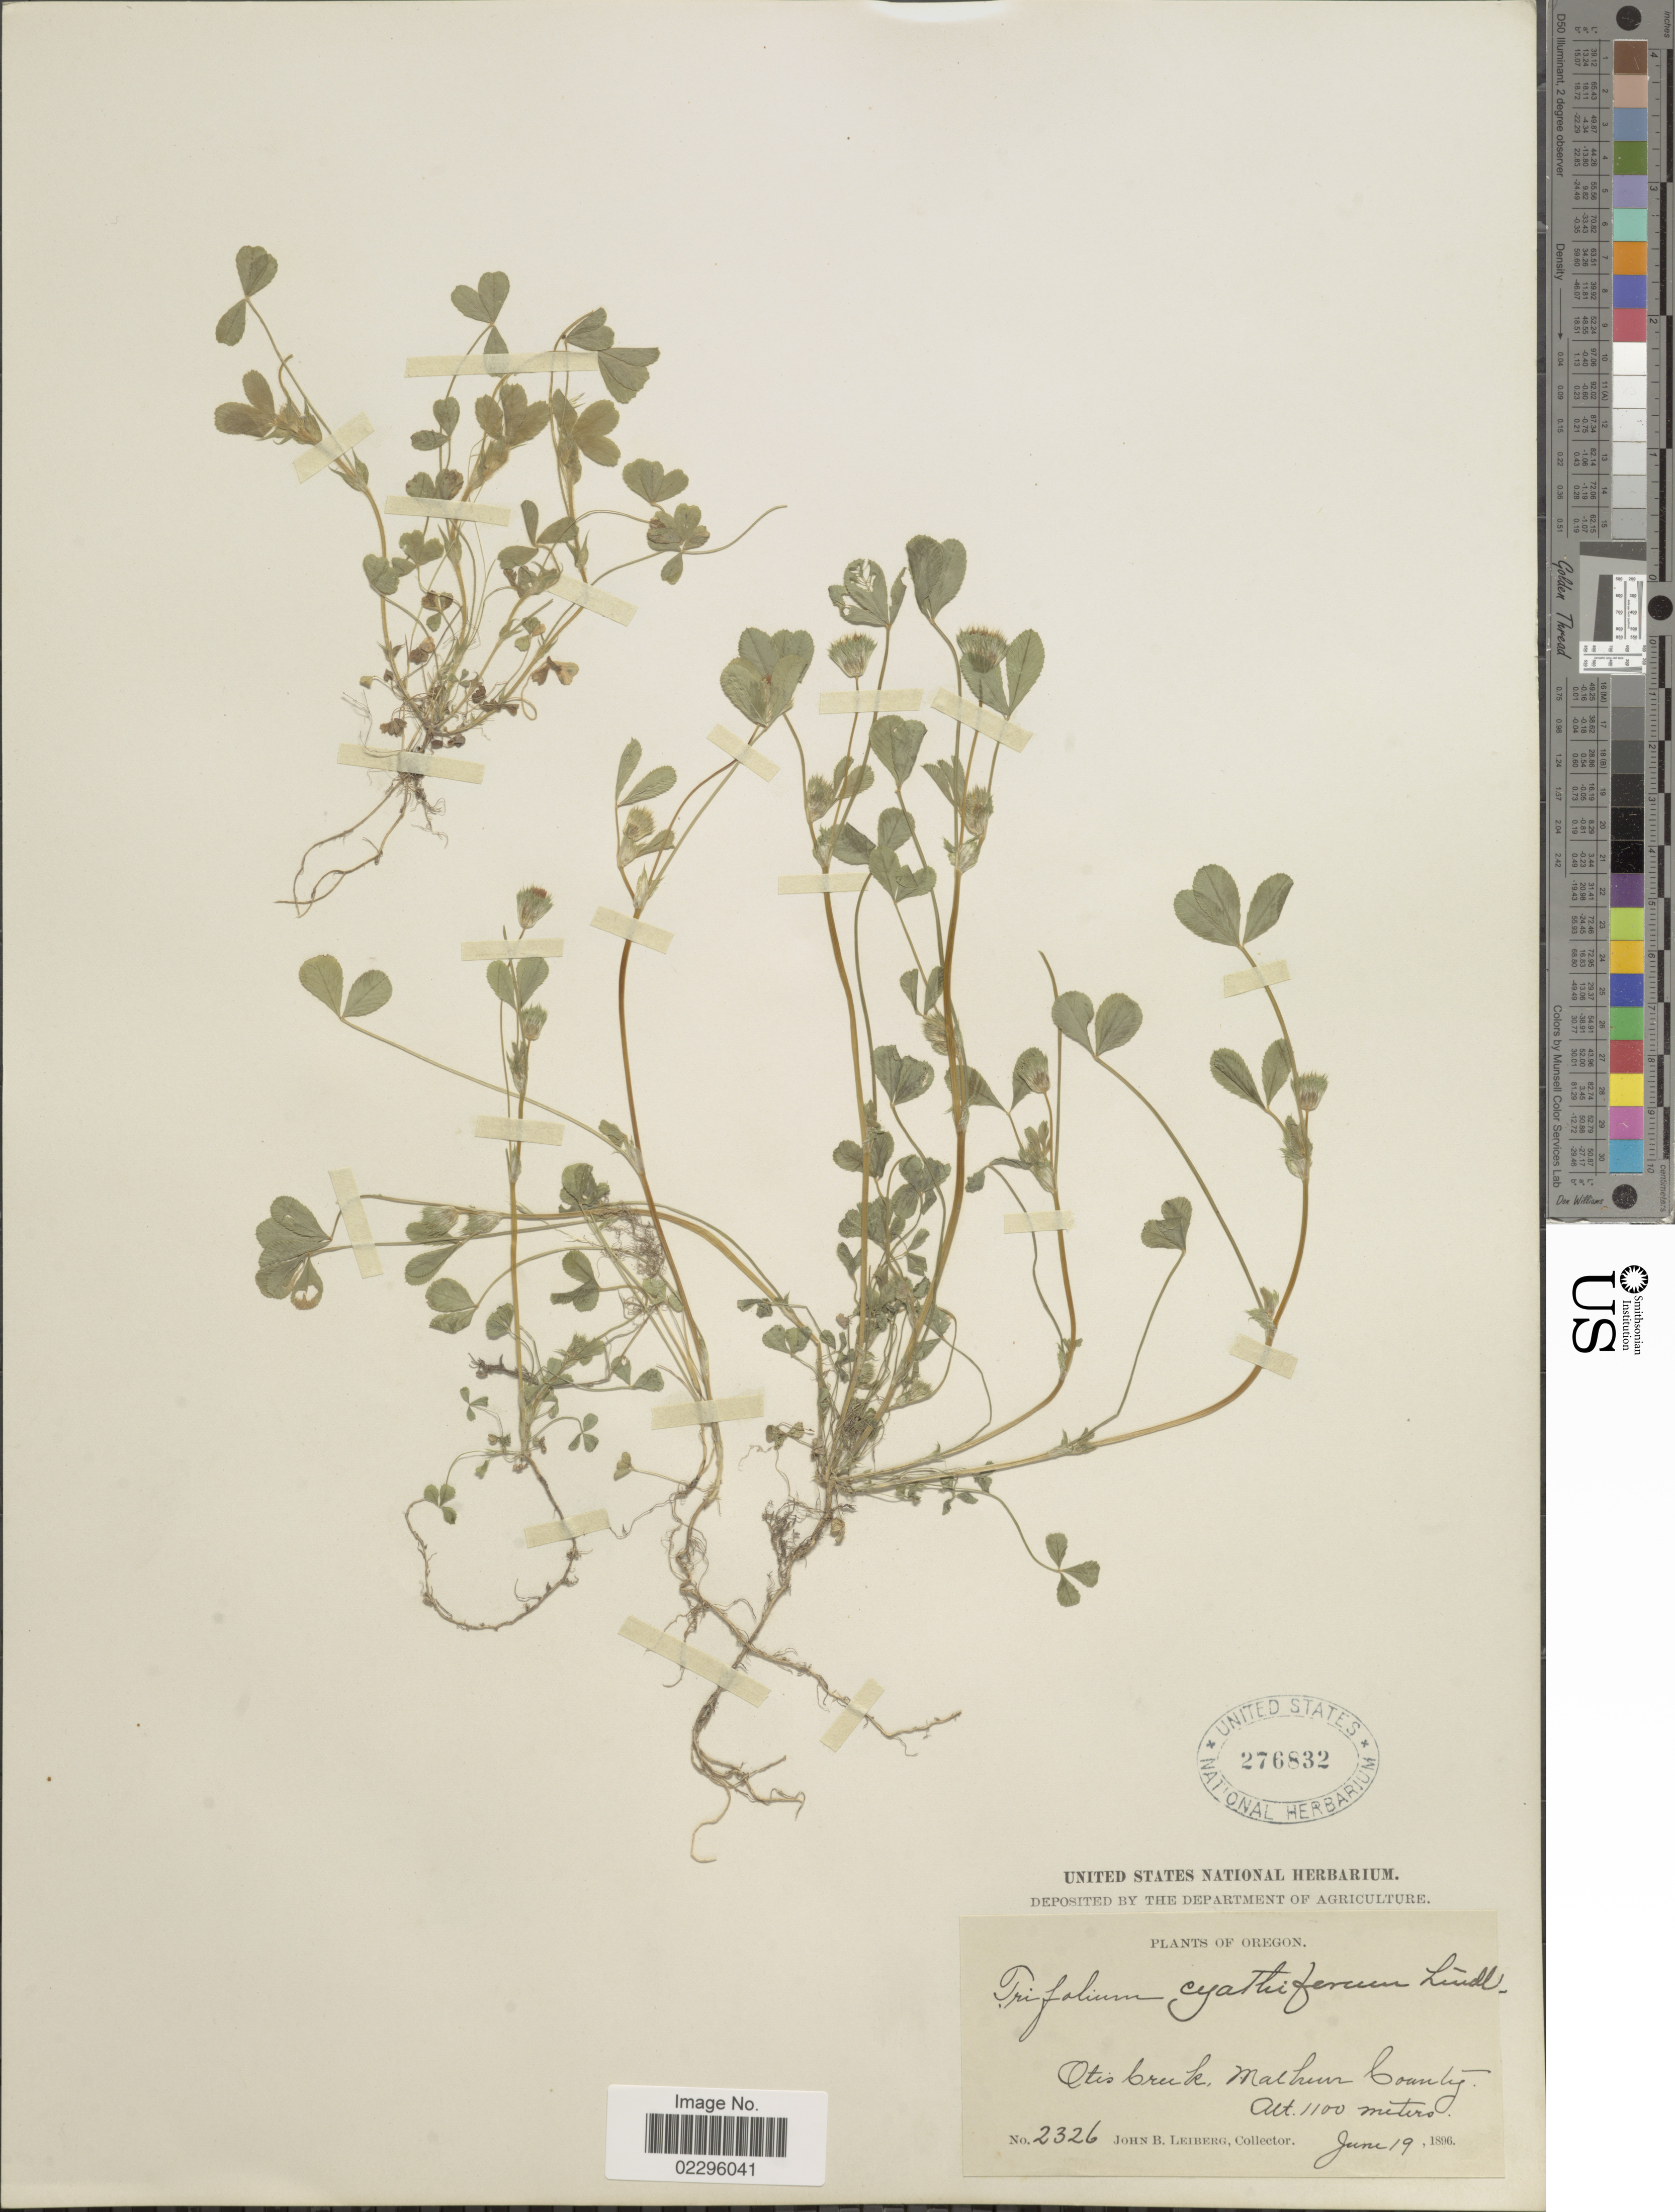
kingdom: Plantae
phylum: Tracheophyta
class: Magnoliopsida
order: Fabales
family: Fabaceae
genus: Trifolium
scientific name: Trifolium cyathiferum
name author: Lindl.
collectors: J. B. Leiberg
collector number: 2326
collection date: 1896-06-19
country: United States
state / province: Oregon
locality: Otis Creek, Malheur County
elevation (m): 1100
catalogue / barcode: US 276832